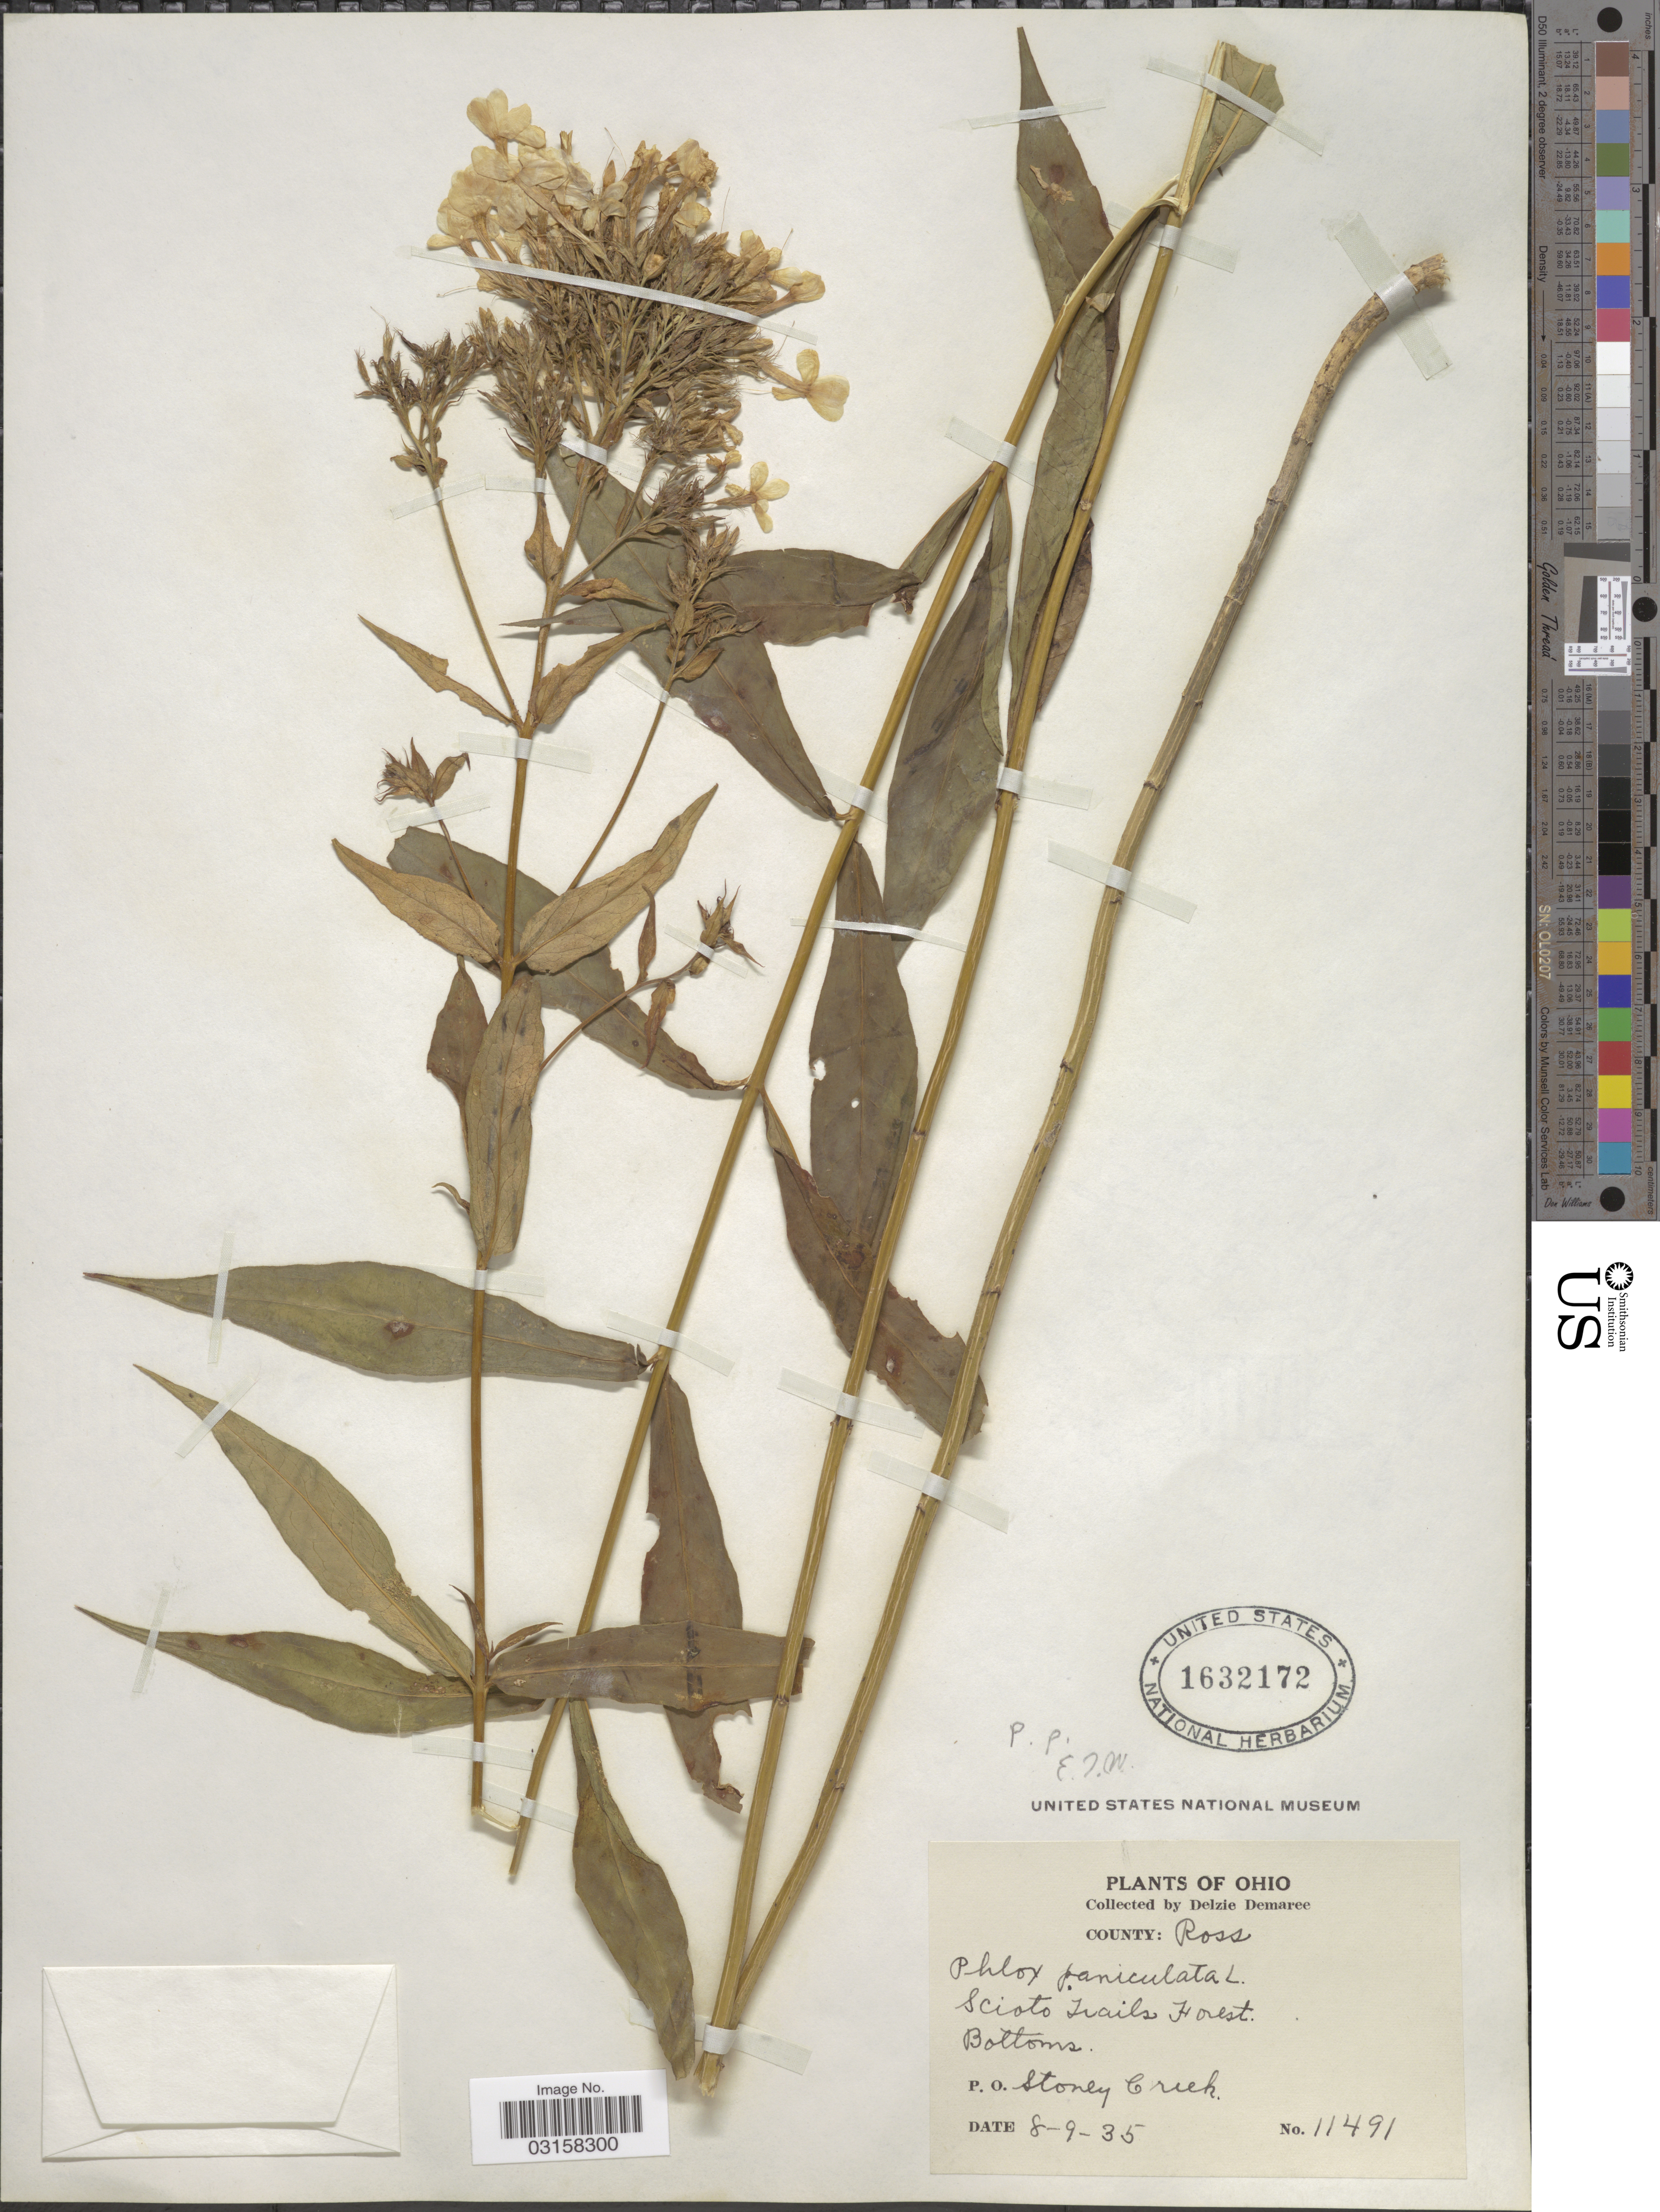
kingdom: Plantae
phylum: Tracheophyta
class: Magnoliopsida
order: Ericales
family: Polemoniaceae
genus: Phlox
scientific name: Phlox paniculata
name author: L.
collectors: D. Demaree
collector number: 11491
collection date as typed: Transcribed d/m/y: 9/8/35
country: United States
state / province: Ohio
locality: County: Ross. Scioto Trails Forest. P. O. Stoney Creek.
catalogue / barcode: US 1632172